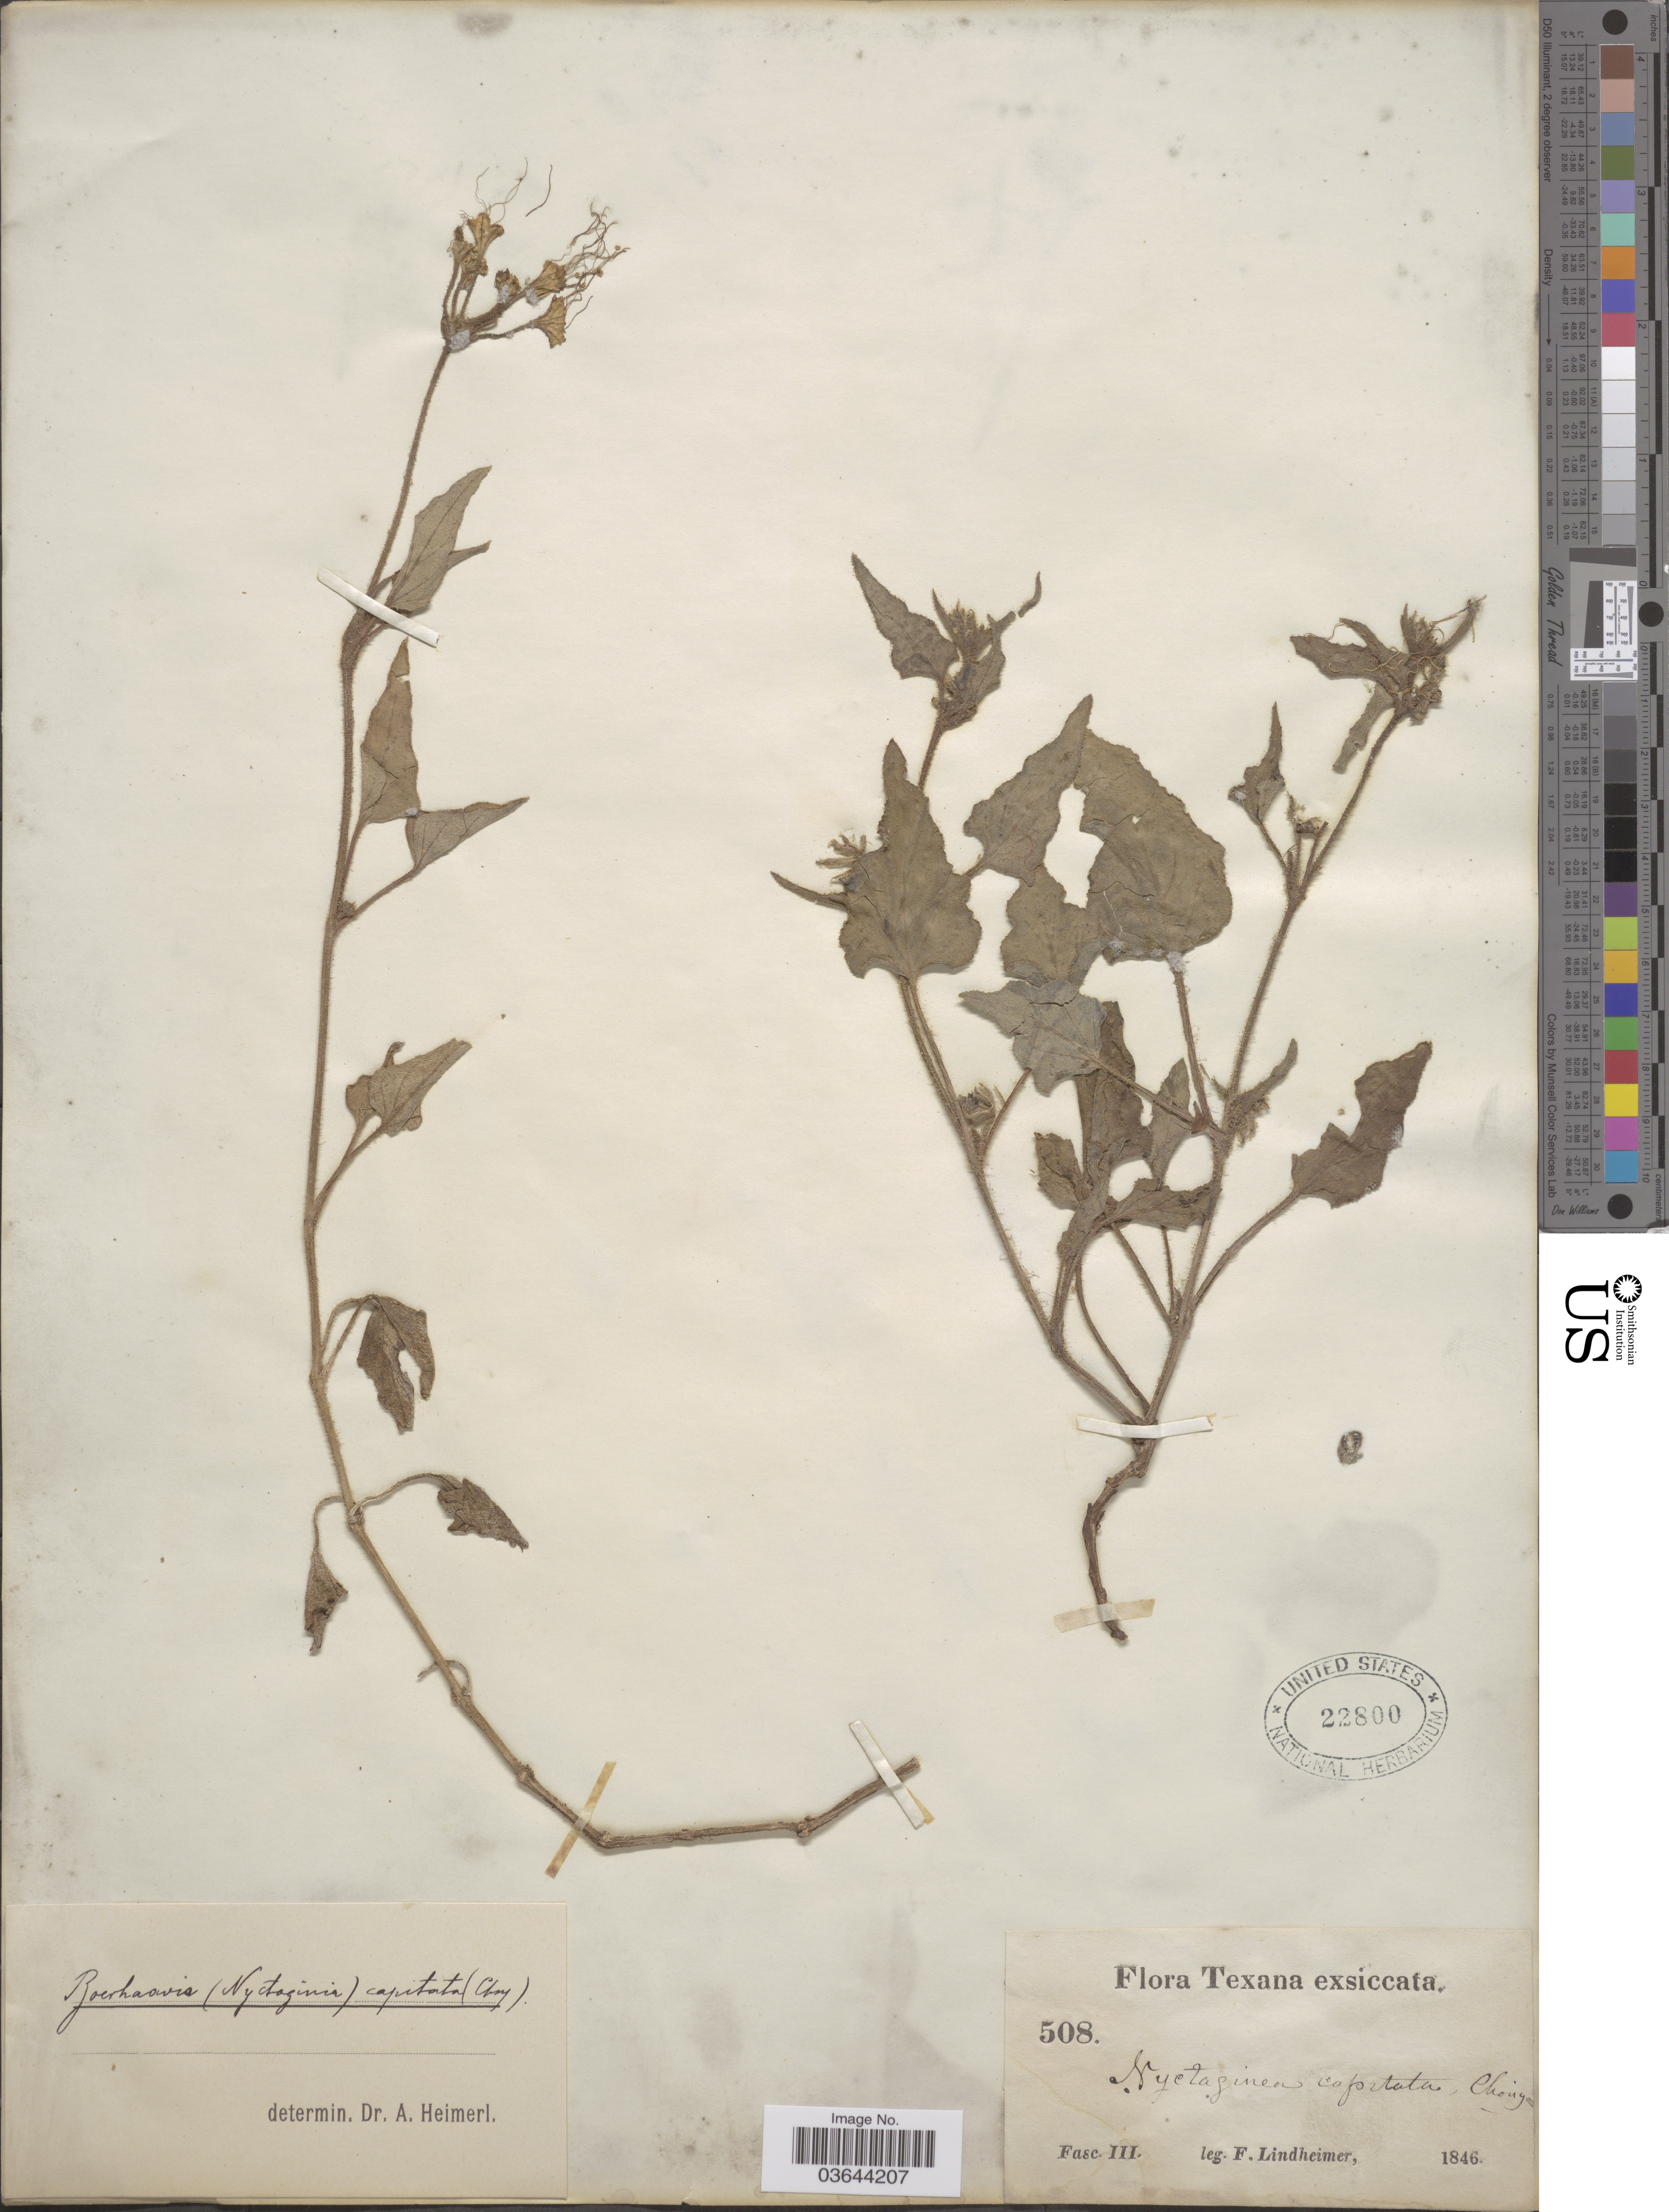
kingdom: Plantae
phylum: Tracheophyta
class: Magnoliopsida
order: Caryophyllales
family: Nyctaginaceae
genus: Nyctaginia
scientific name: Nyctaginia capitata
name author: Choisy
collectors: F. Lindheimer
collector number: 508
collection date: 1846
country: United States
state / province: Texas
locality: Fasc. III. [unsure placement].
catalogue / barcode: US 22800